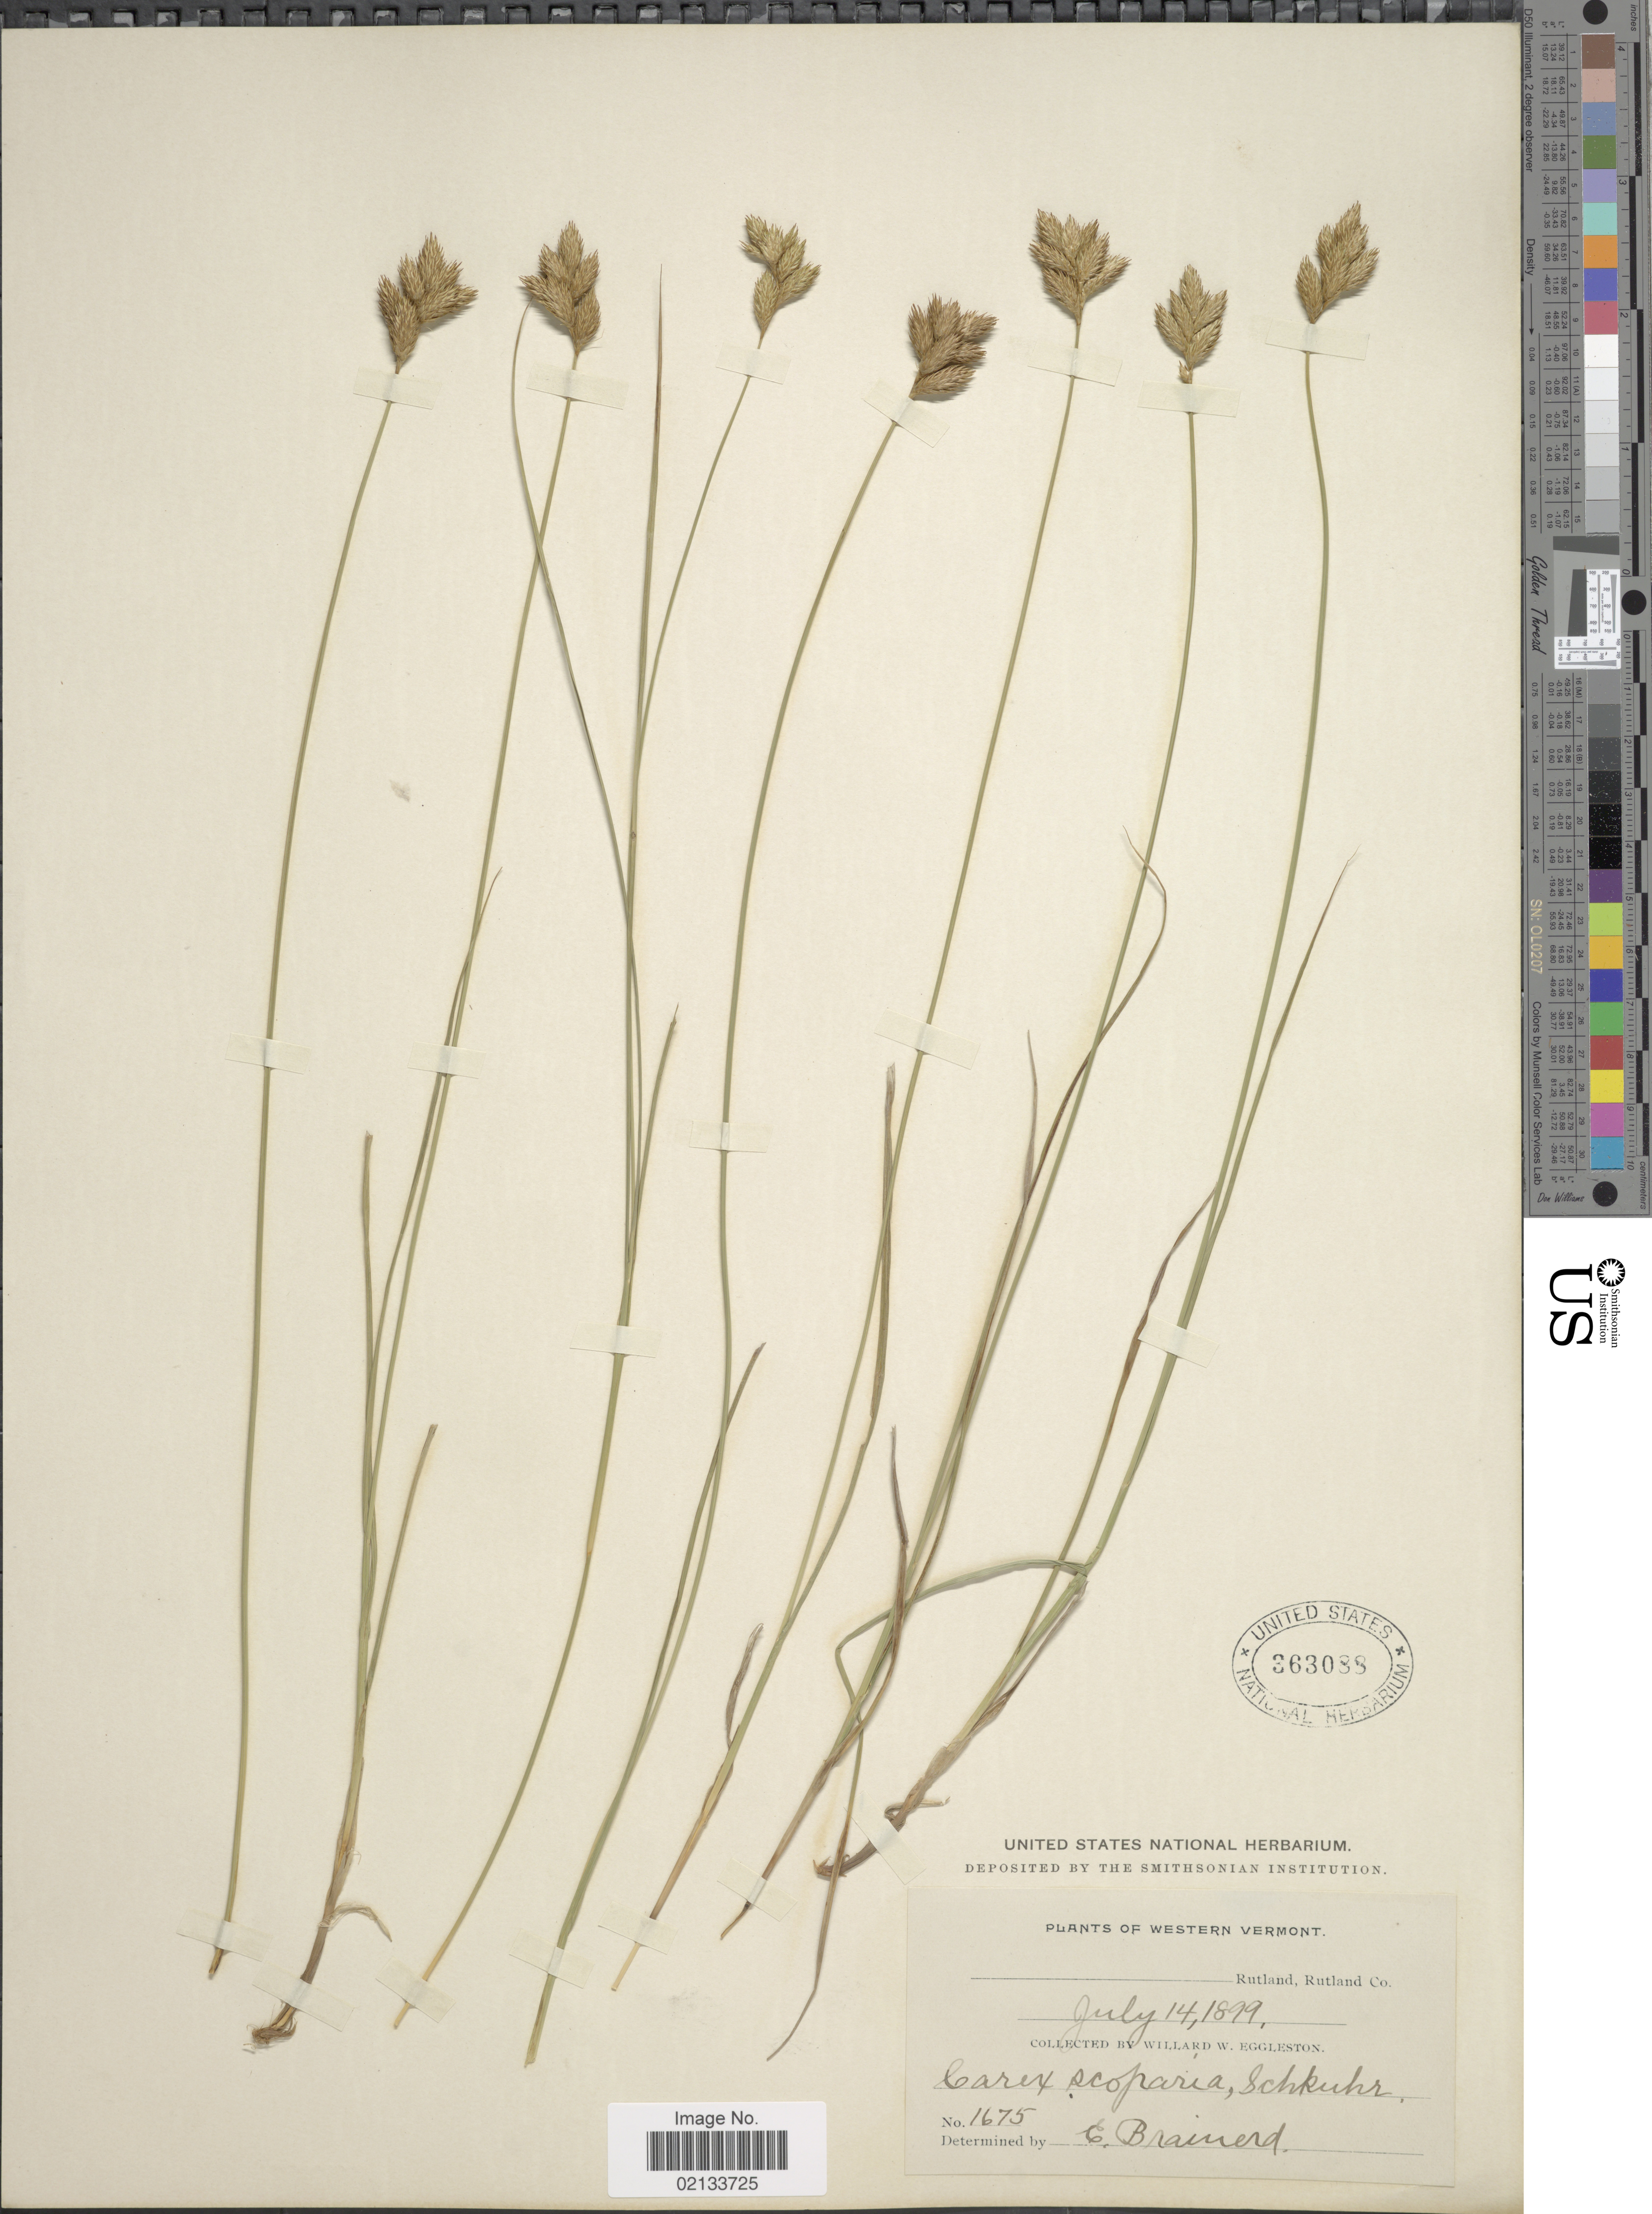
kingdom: Plantae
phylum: Tracheophyta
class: Liliopsida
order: Poales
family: Cyperaceae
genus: Carex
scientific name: Carex scoparia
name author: Schkuhr ex Willd.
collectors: W. W. Eggleston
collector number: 1675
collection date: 1899-07-14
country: United States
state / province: Vermont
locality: Western Vermont, Rutland, Rutland Co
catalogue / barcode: US 363088